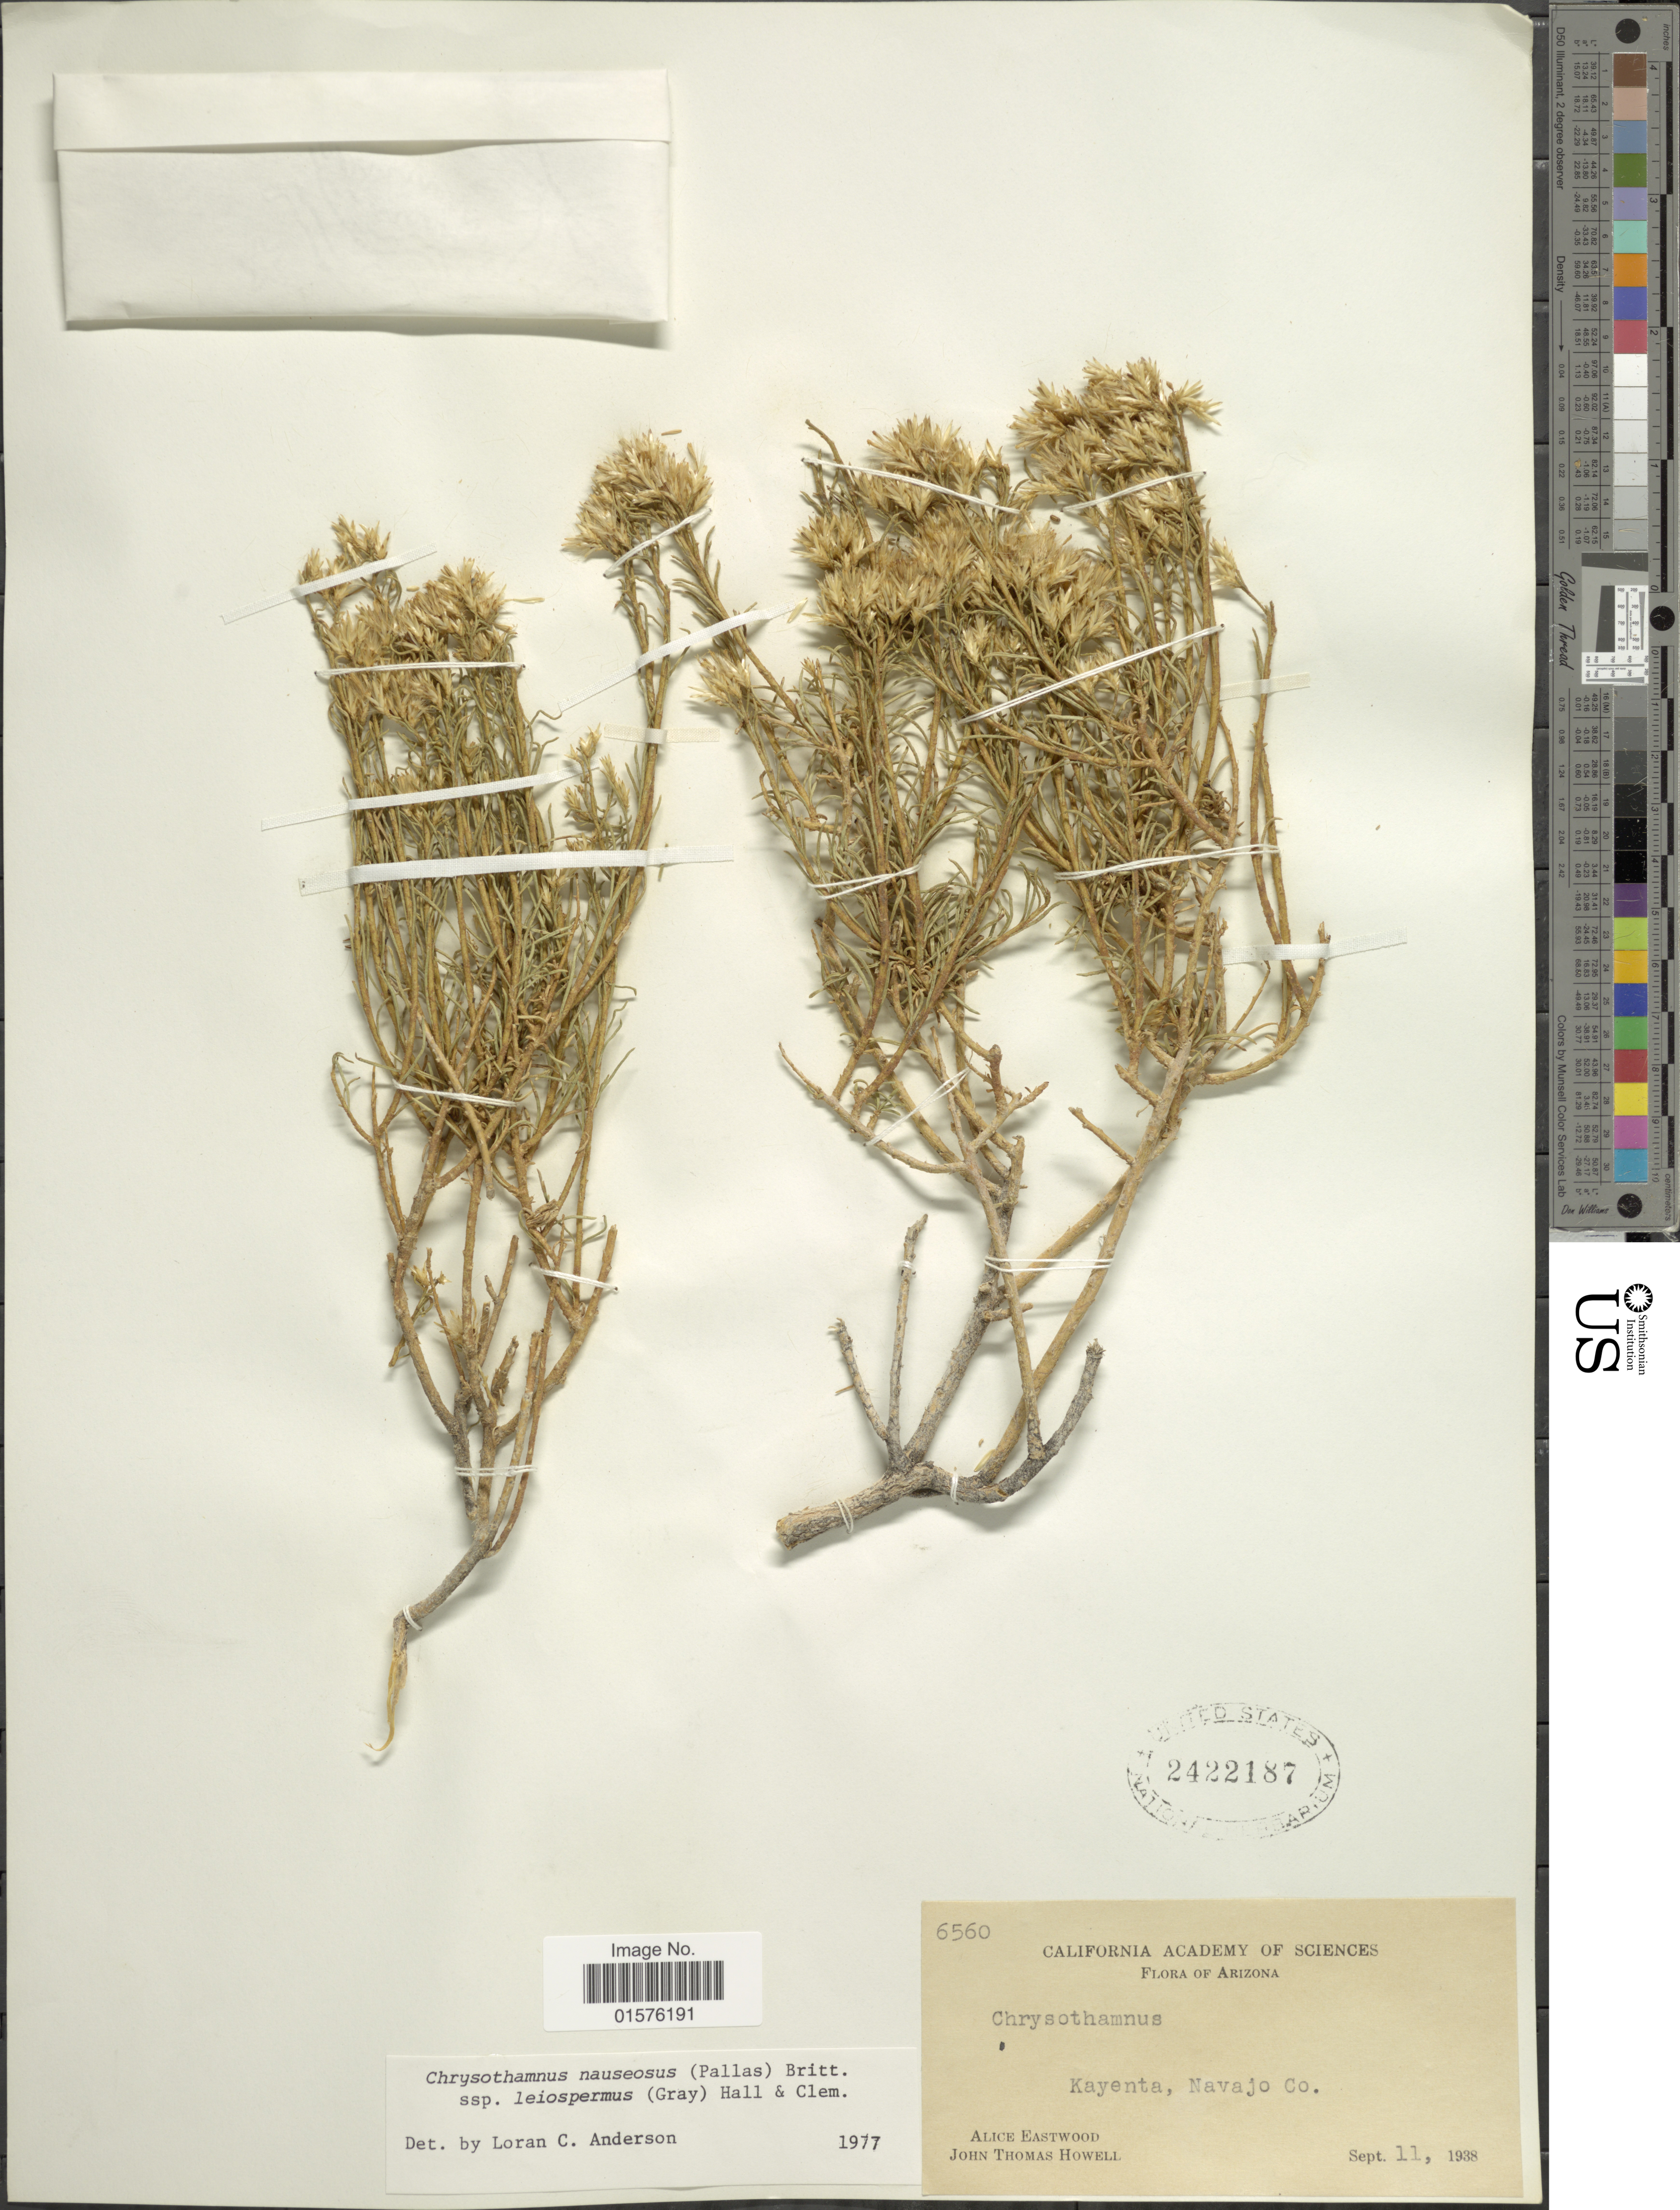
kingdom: Plantae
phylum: Tracheophyta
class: Magnoliopsida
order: Asterales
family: Asteraceae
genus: Ericameria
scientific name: Ericameria nauseosa var. leiosperma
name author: (A. Gray) G.L. Nesom & G.I. Baird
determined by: Urbatsch, Lowell E., Curator (LSU), Louisiana State University (UNITED STATES)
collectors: A. Eastwood & J. T. Howell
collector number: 6560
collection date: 1938-09-11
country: United States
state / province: Arizona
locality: Kayenta, Navajo Co.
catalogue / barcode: US 2422187